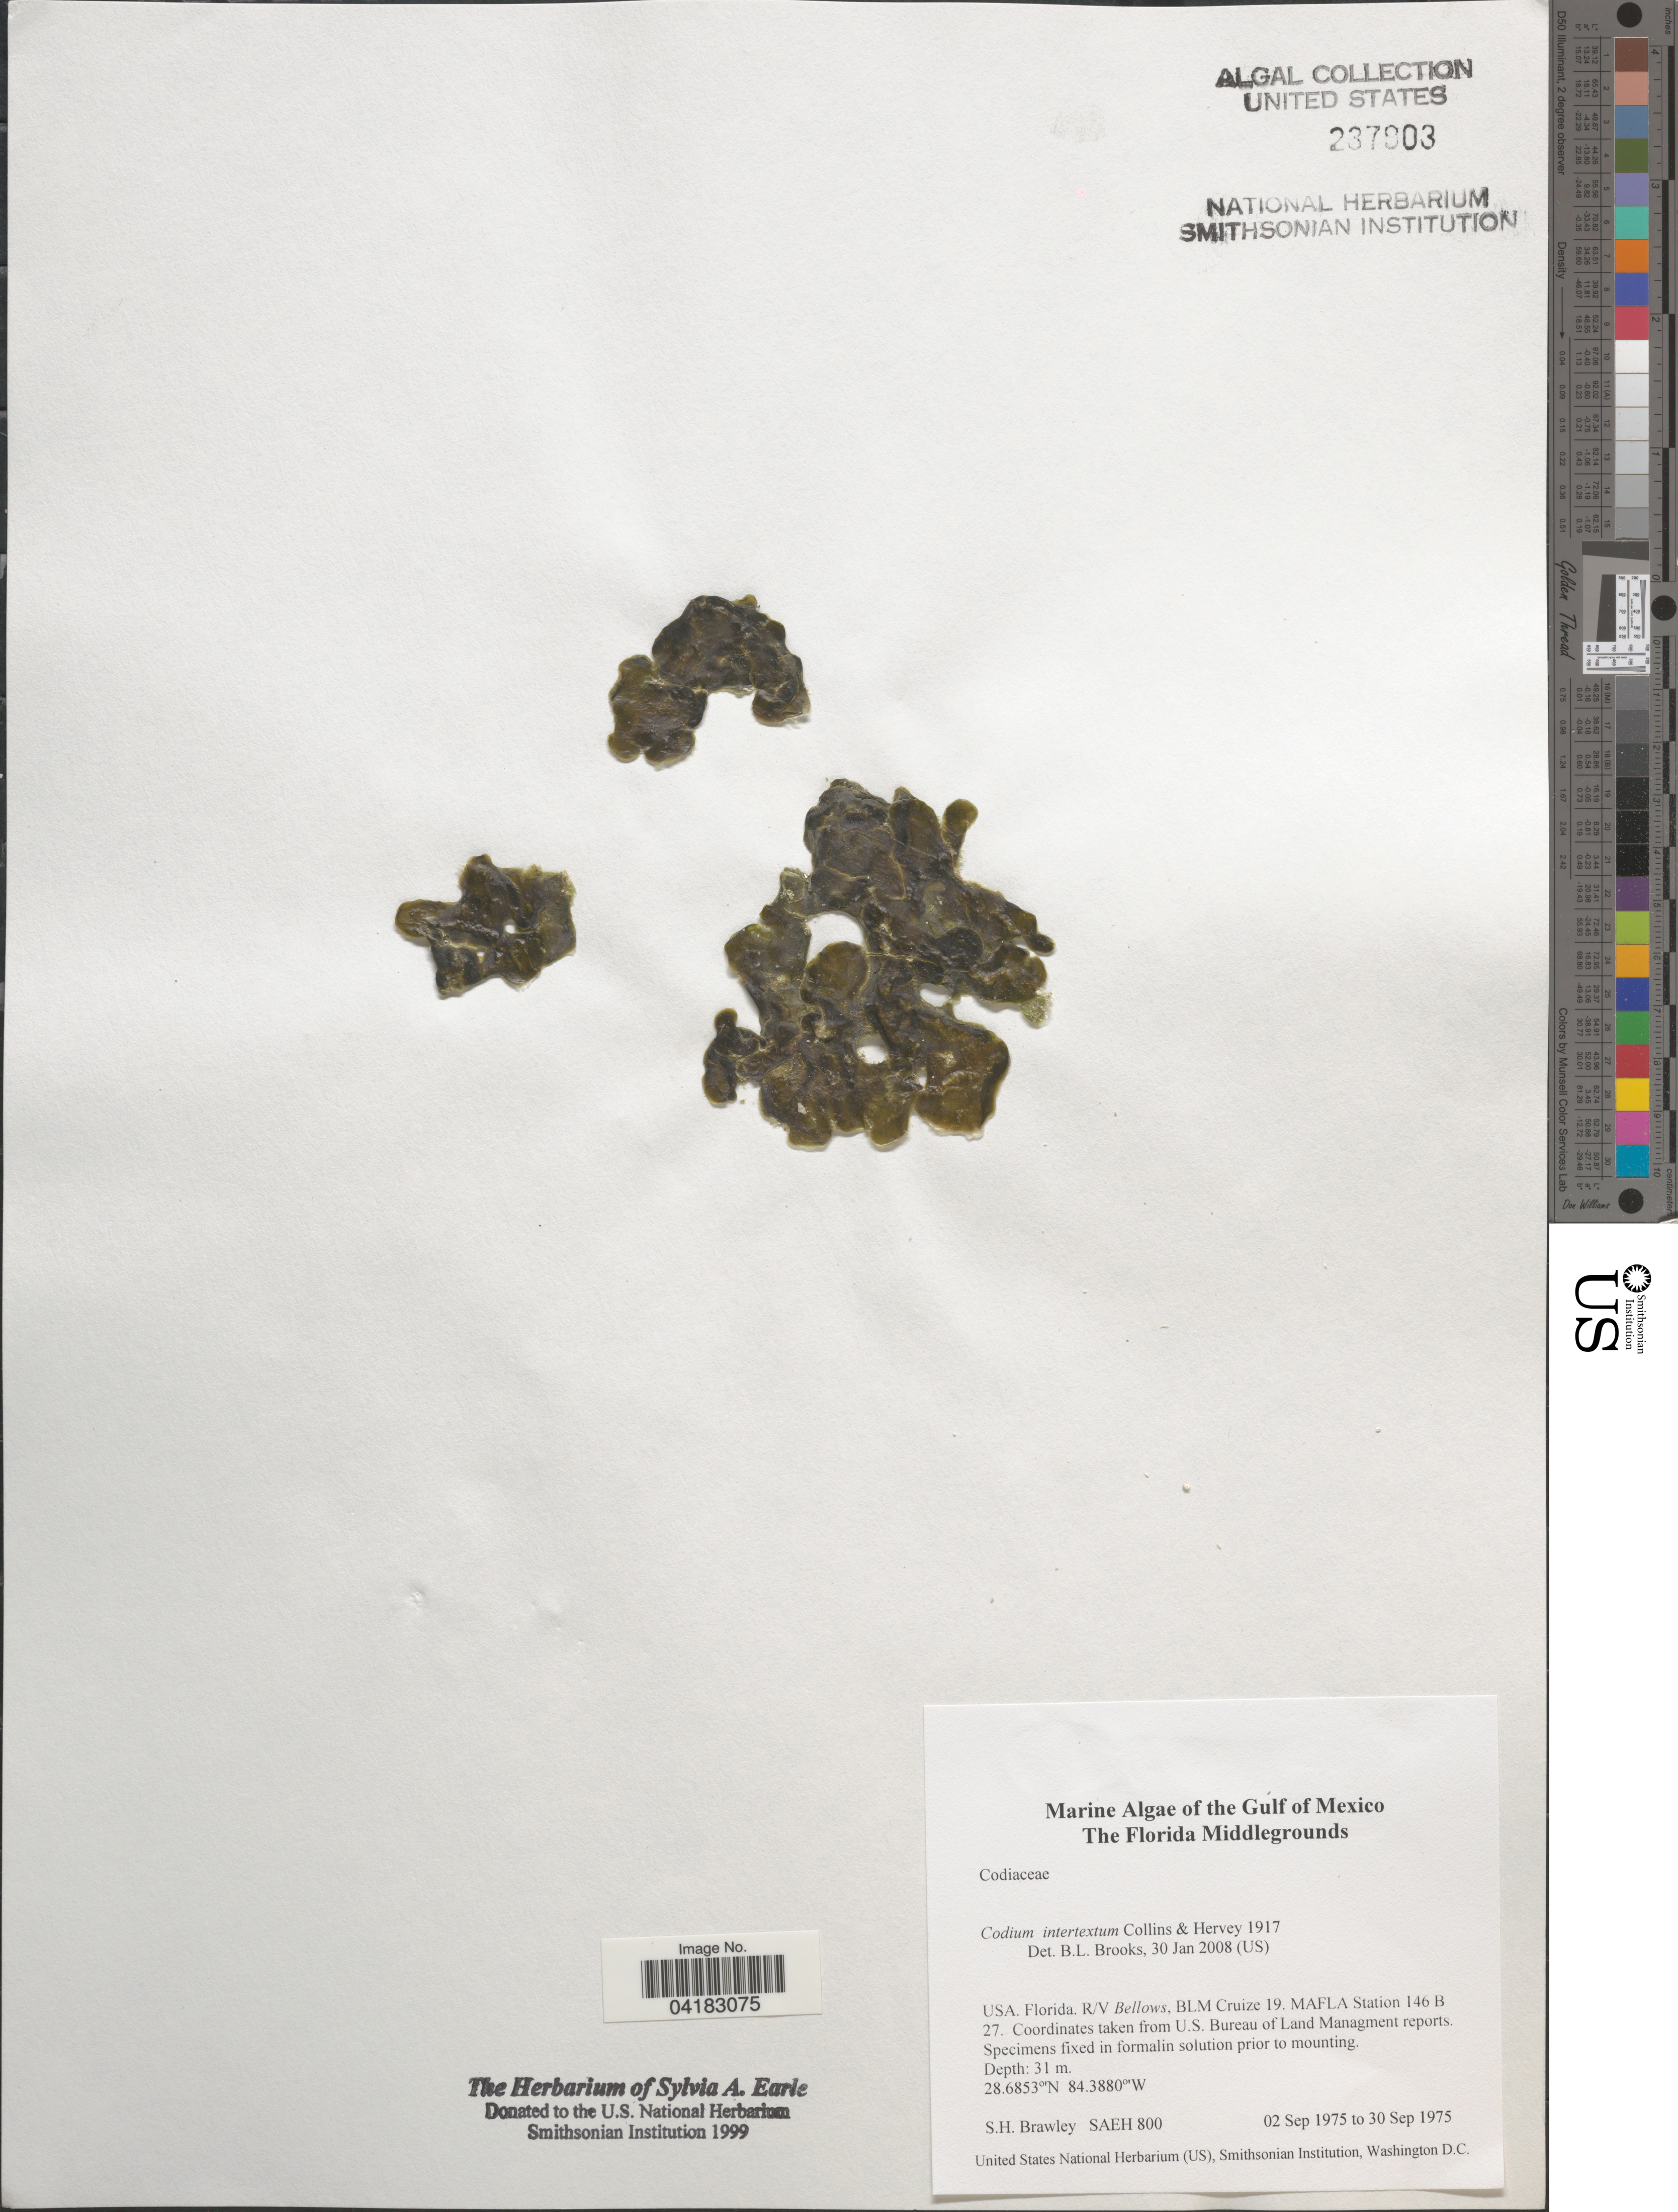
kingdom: Plantae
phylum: Chlorophyta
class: Ulvophyceae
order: Bryopsidales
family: Codiaceae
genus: Codium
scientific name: Codium intertextum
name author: Collins & Herv.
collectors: S. Brawley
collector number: SAEH800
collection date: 1975-09-02/1975-09-30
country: United States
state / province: Florida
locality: Gulf of Mexico. The Florida Middlegrounds. R/V Bellows, BLM Cruize 19. MAFLA Station 146 B 27.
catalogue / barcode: US 237903